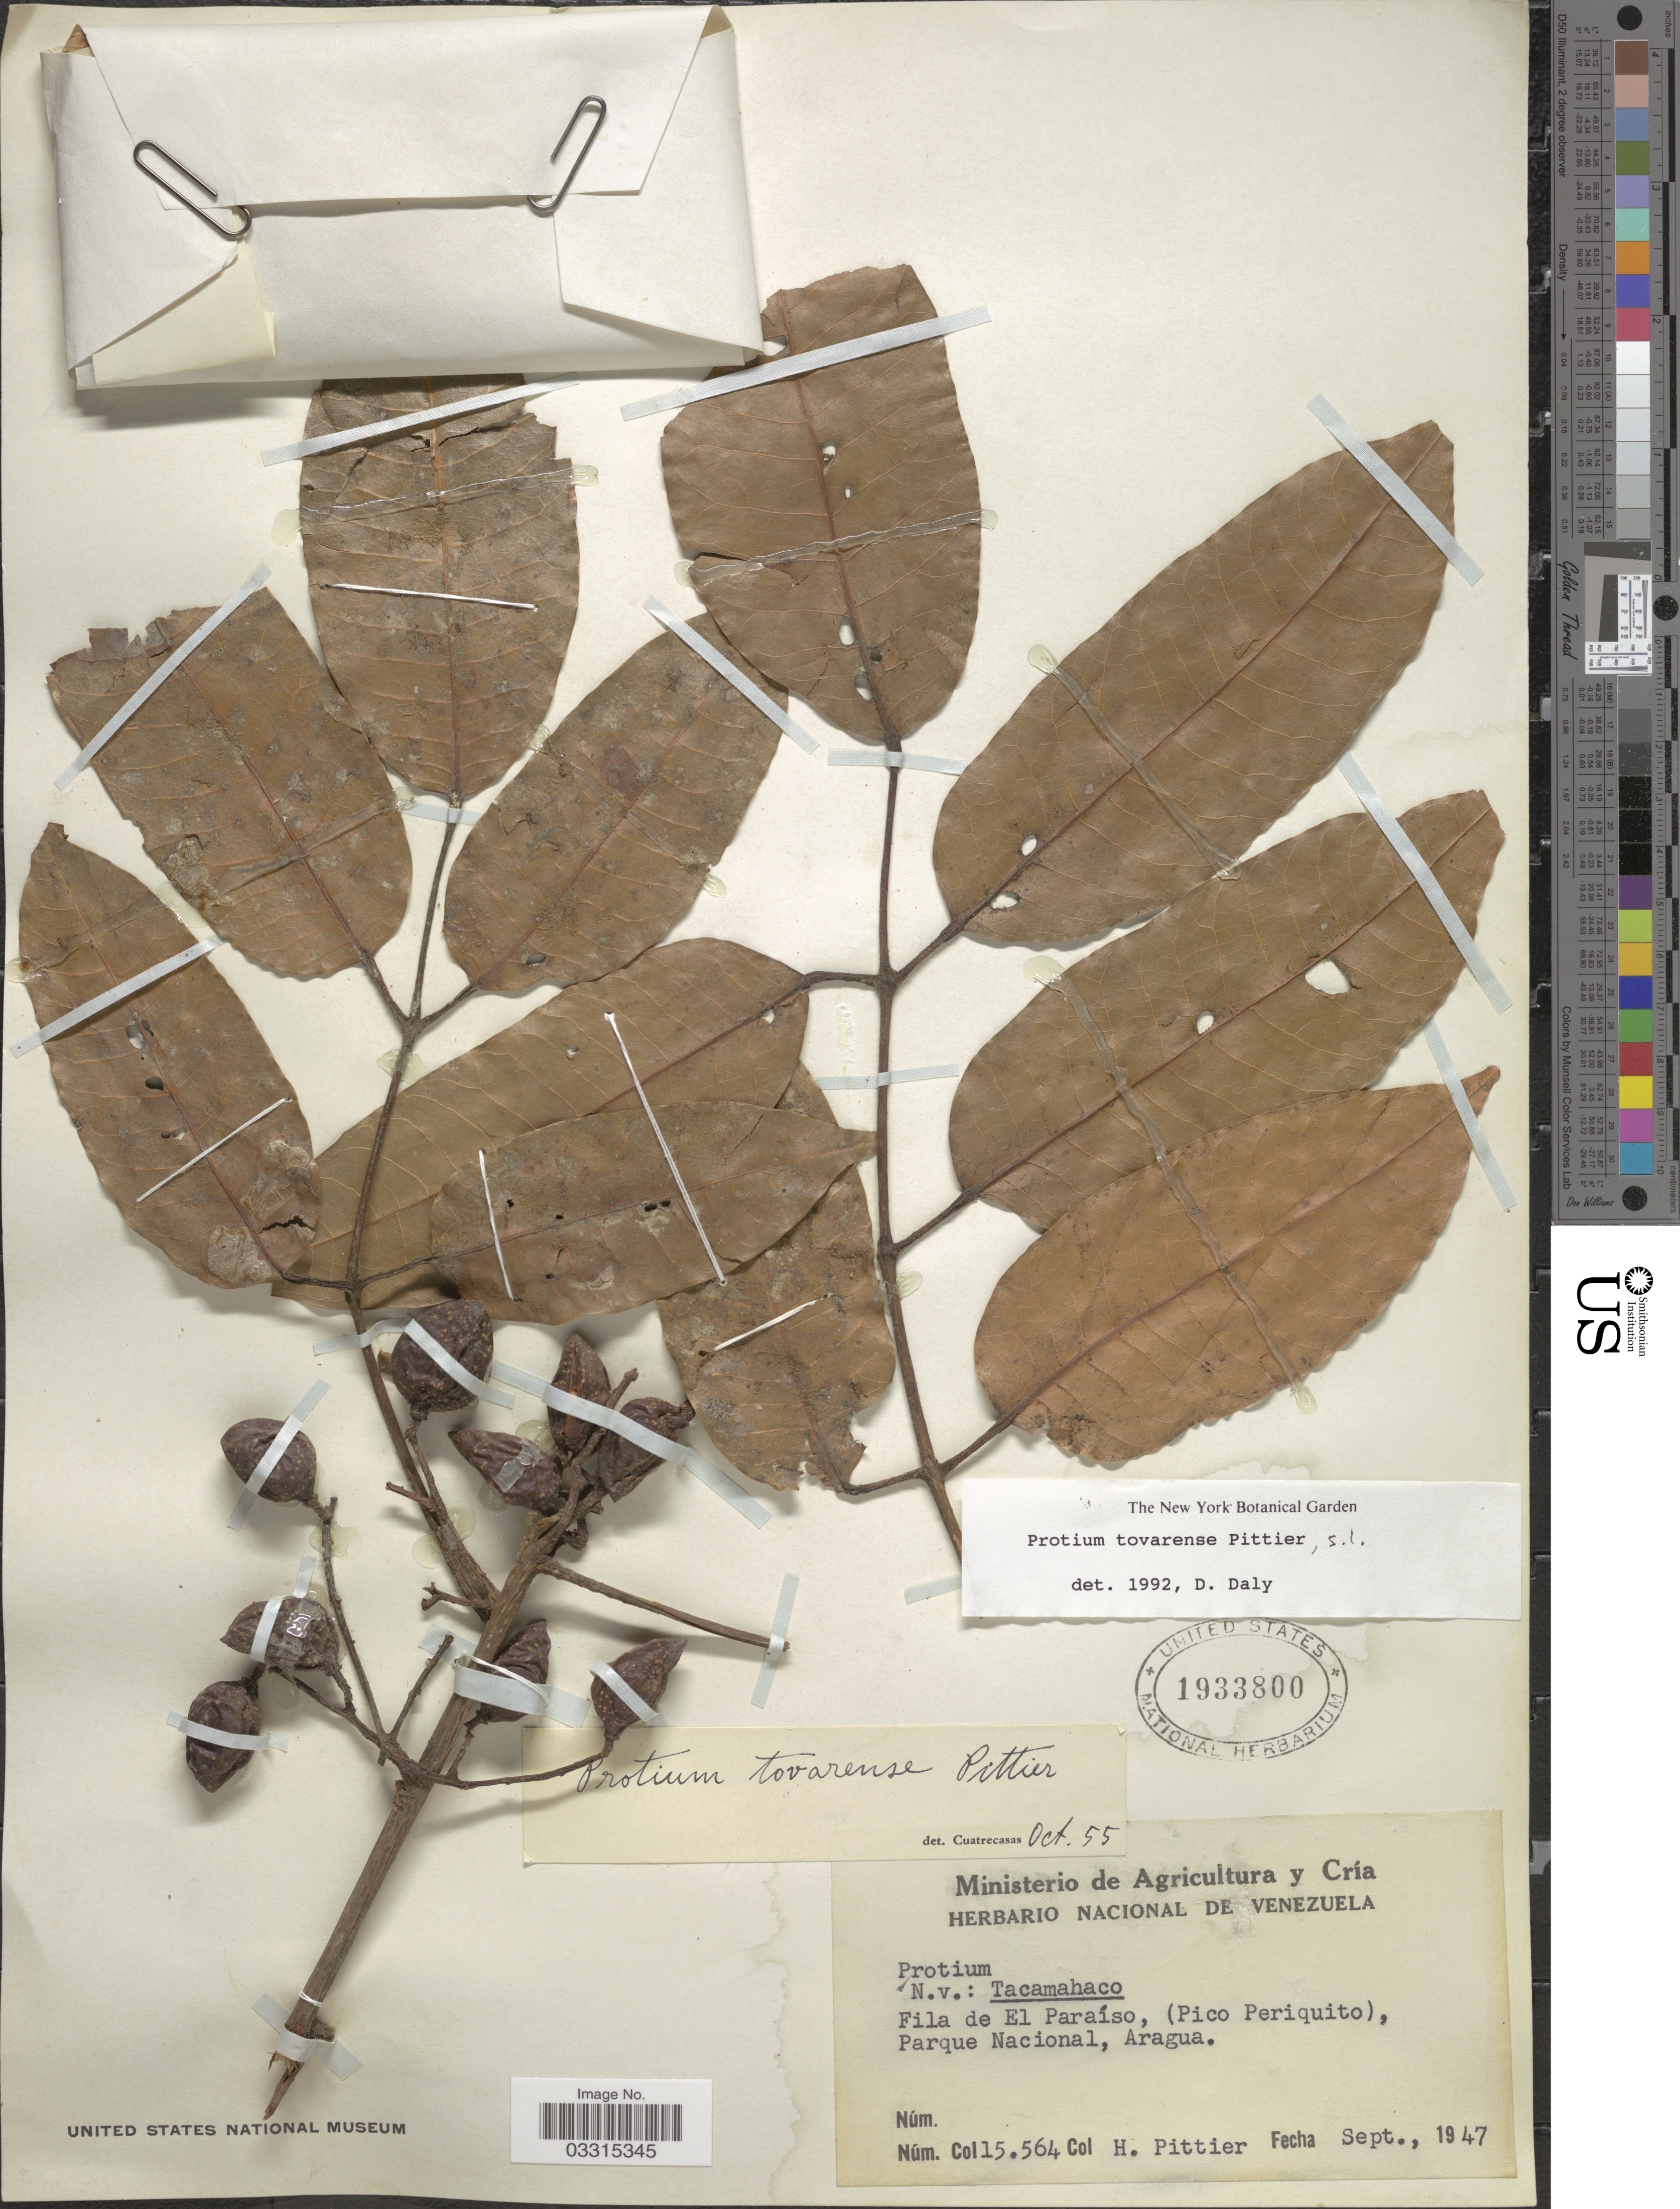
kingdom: Plantae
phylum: Tracheophyta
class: Magnoliopsida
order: Sapindales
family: Burseraceae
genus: Protium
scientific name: Protium tovarense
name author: Pittier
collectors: H. F. Pittier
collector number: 15564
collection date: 1947-09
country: Venezuela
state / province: Aragua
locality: Fila de El Paraíso, (Pico Periquito), Parque Nacional, Aragua.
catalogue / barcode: US 1933800